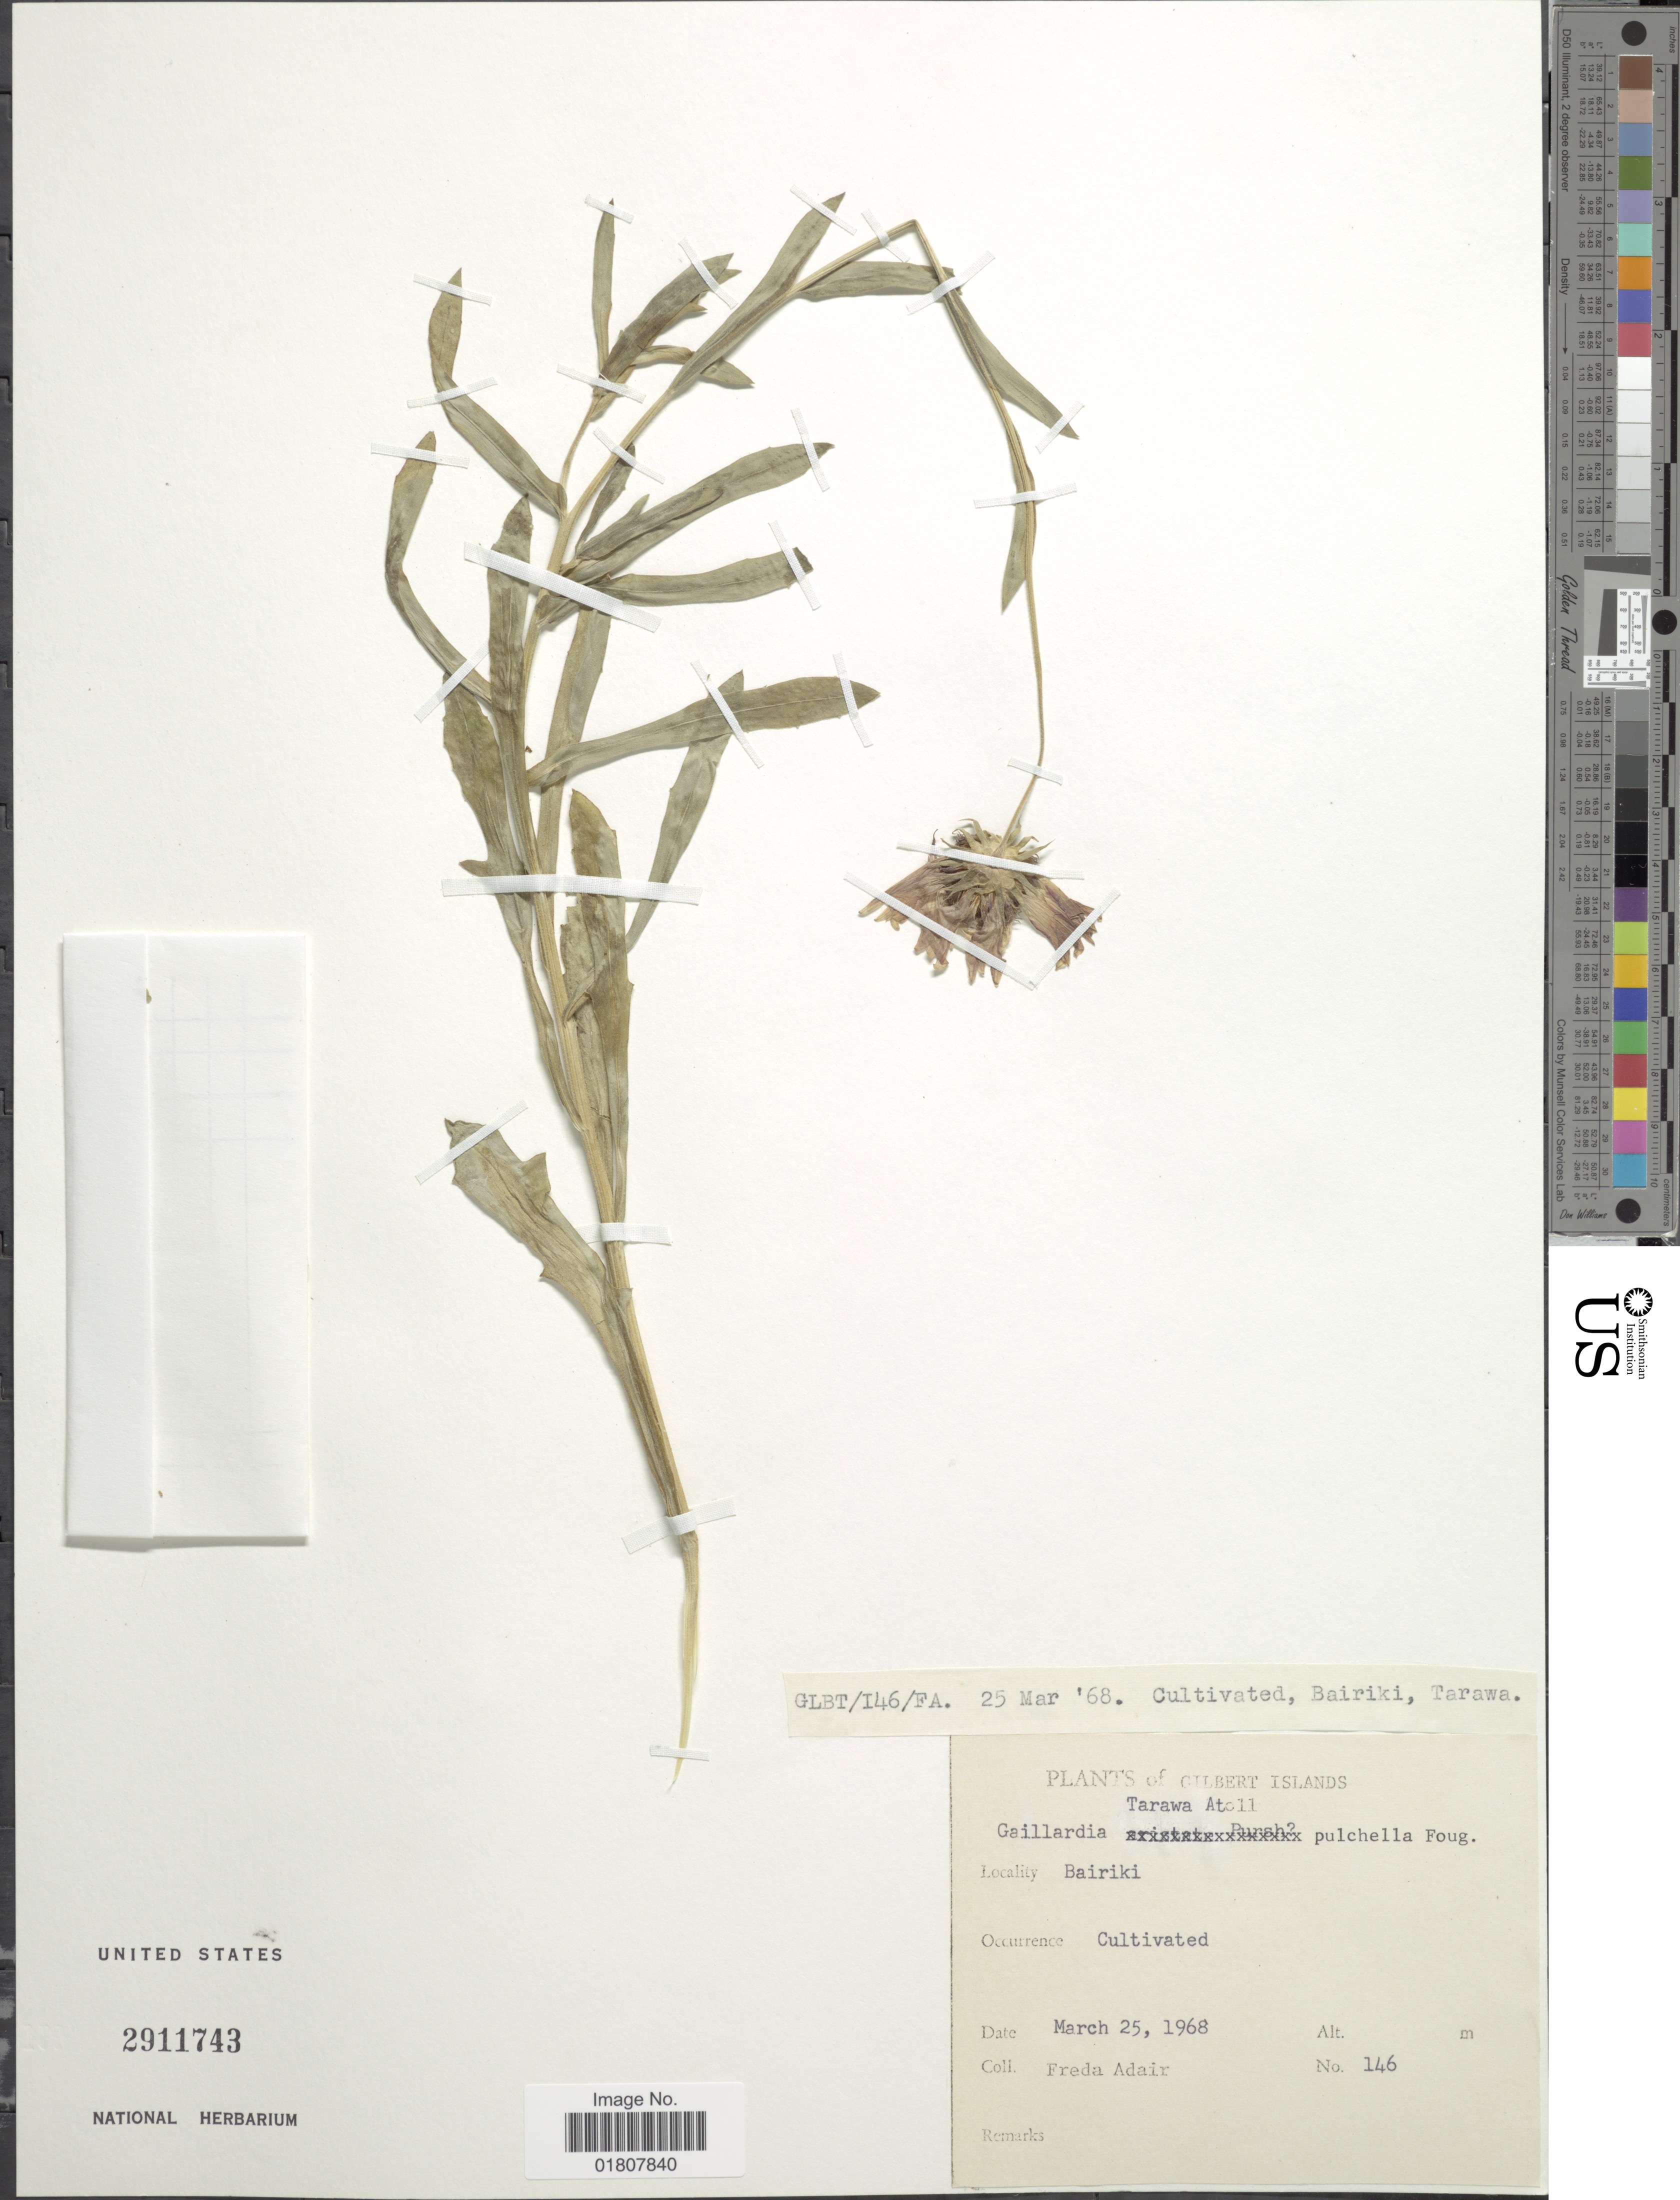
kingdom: Plantae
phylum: Tracheophyta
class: Magnoliopsida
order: Asterales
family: Asteraceae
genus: Gaillardia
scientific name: Gaillardia pulchella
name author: Foug.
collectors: F. Adair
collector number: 146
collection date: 1968-03-25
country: Kiribati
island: Tarawa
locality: Gilbert Islands, Tarawa Atoll, Betio, Bairiki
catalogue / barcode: US 2911743